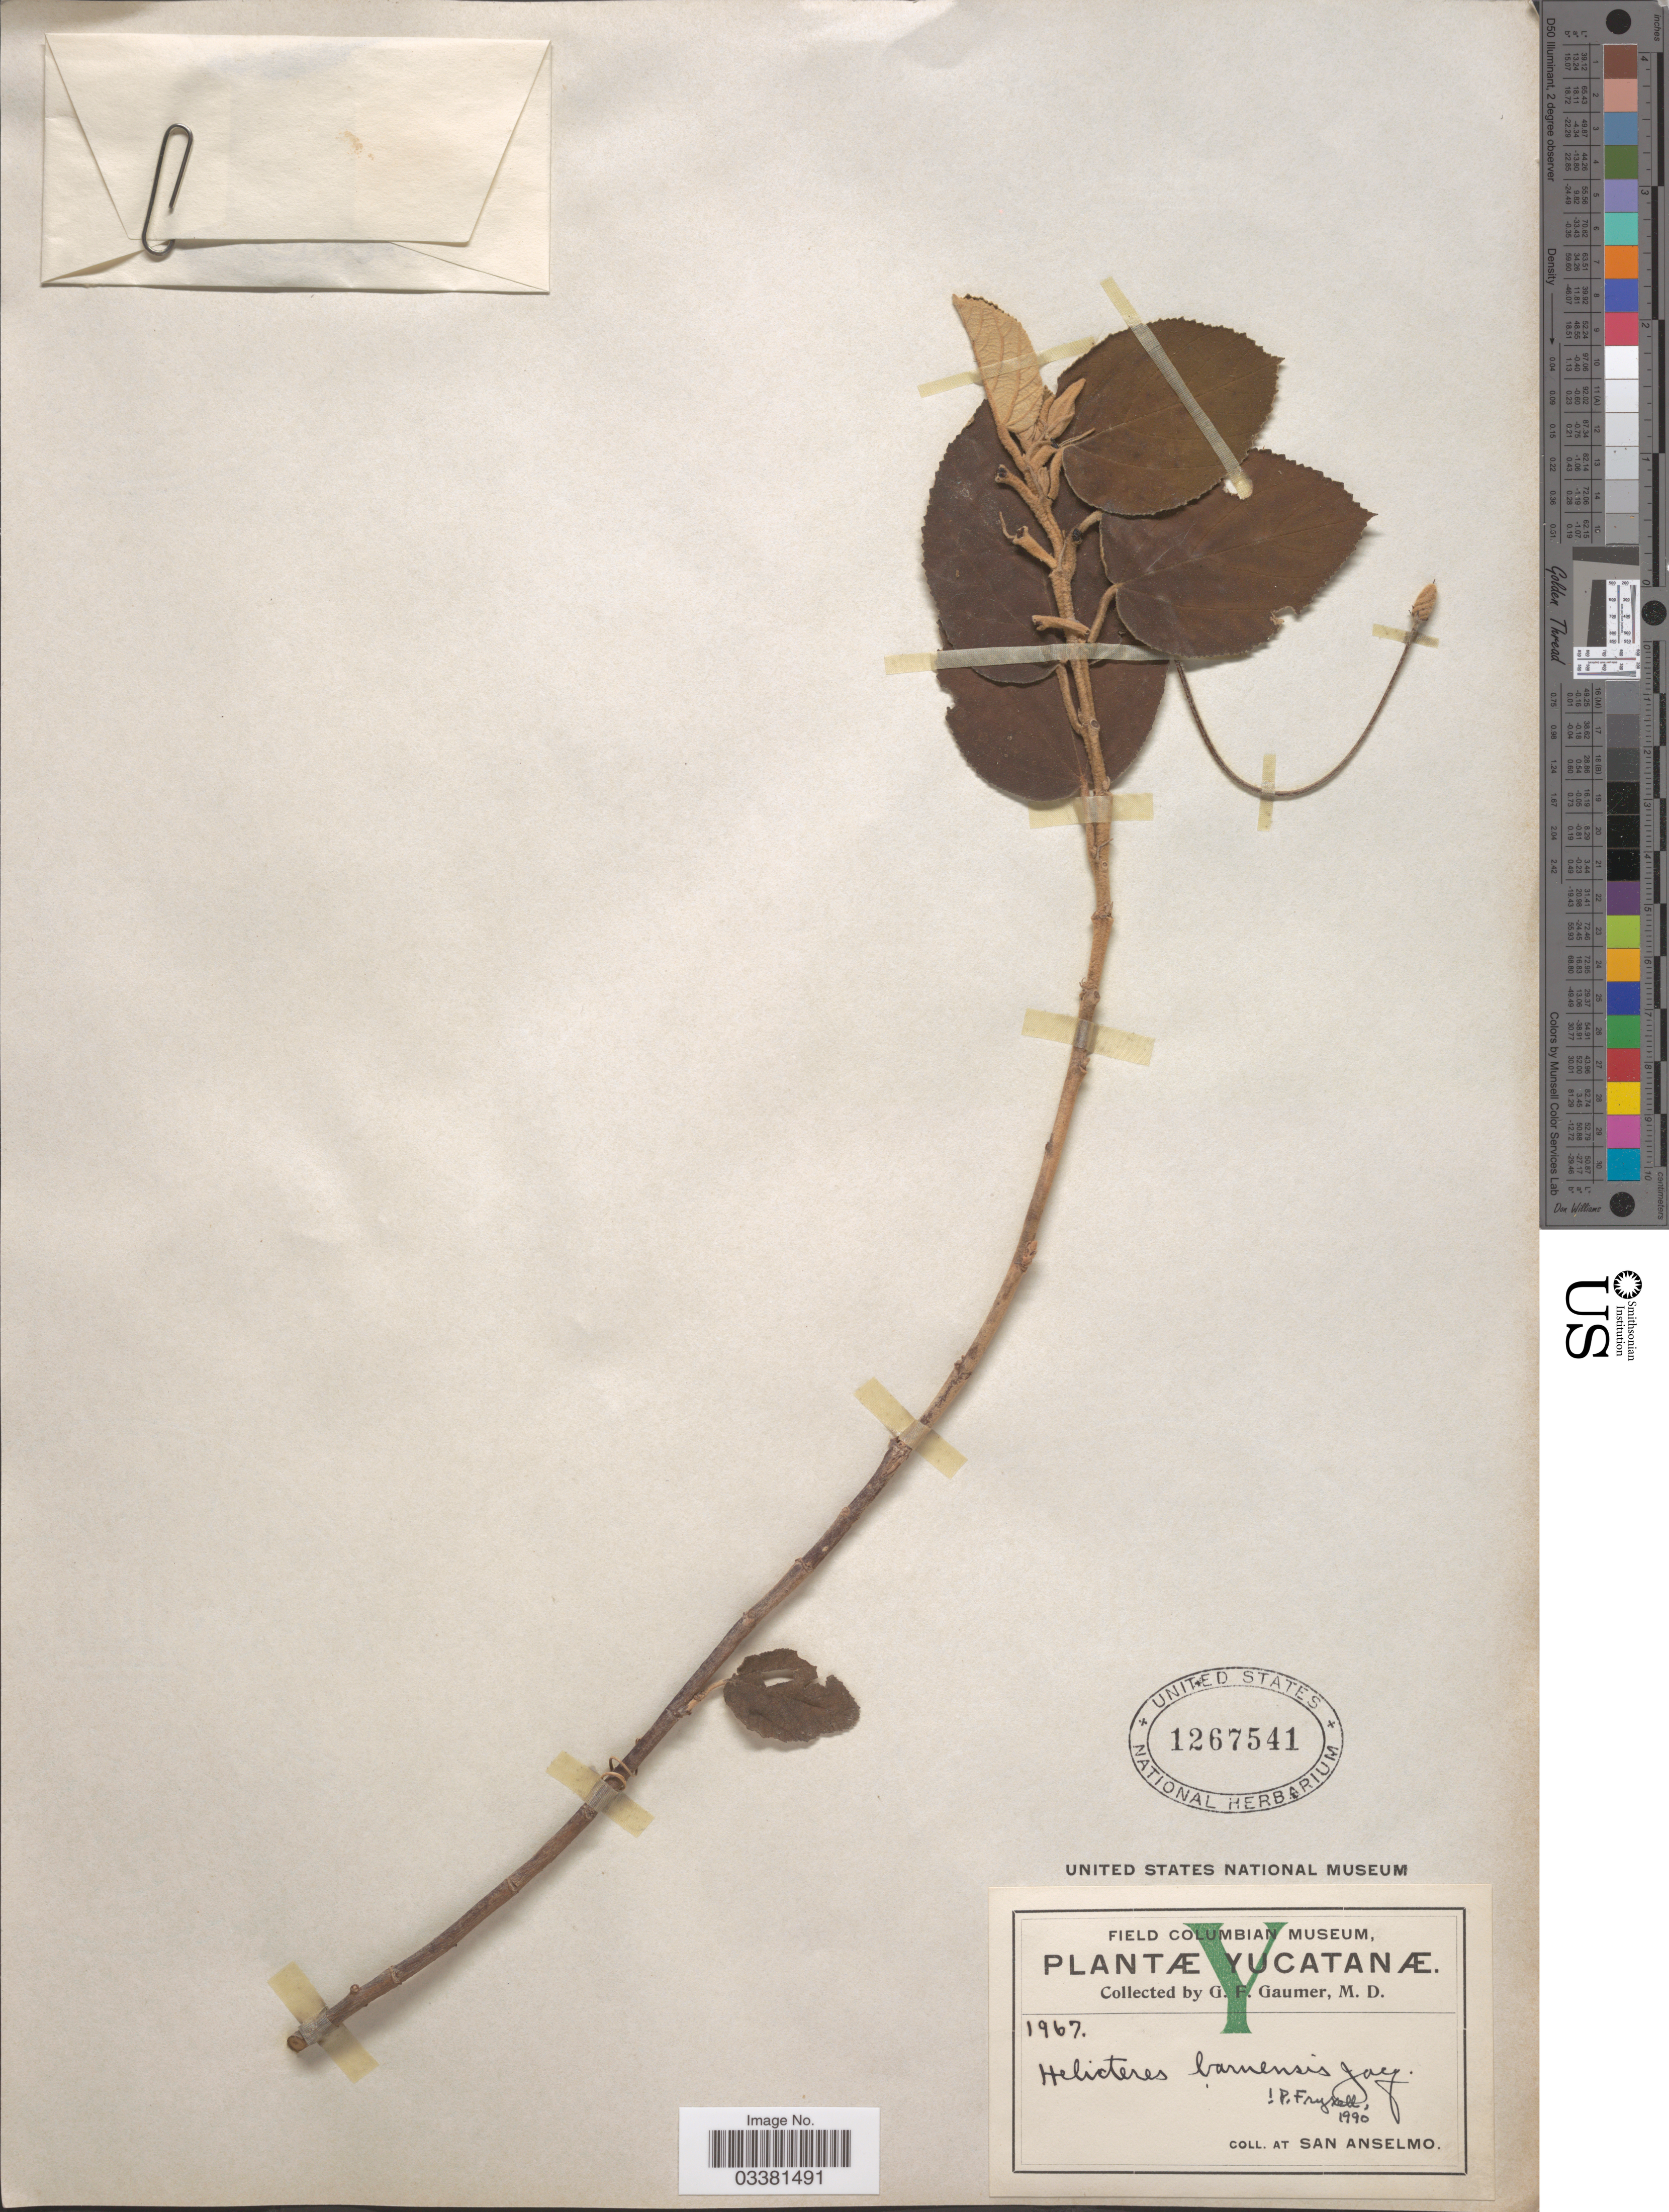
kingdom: Plantae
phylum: Tracheophyta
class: Magnoliopsida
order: Malvales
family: Malvaceae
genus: Helicteres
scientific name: Helicteres baruensis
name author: Jacq.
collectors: G. F. Gaumer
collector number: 1967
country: Mexico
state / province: Yucatán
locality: At San Anselmo.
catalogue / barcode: US 1267541